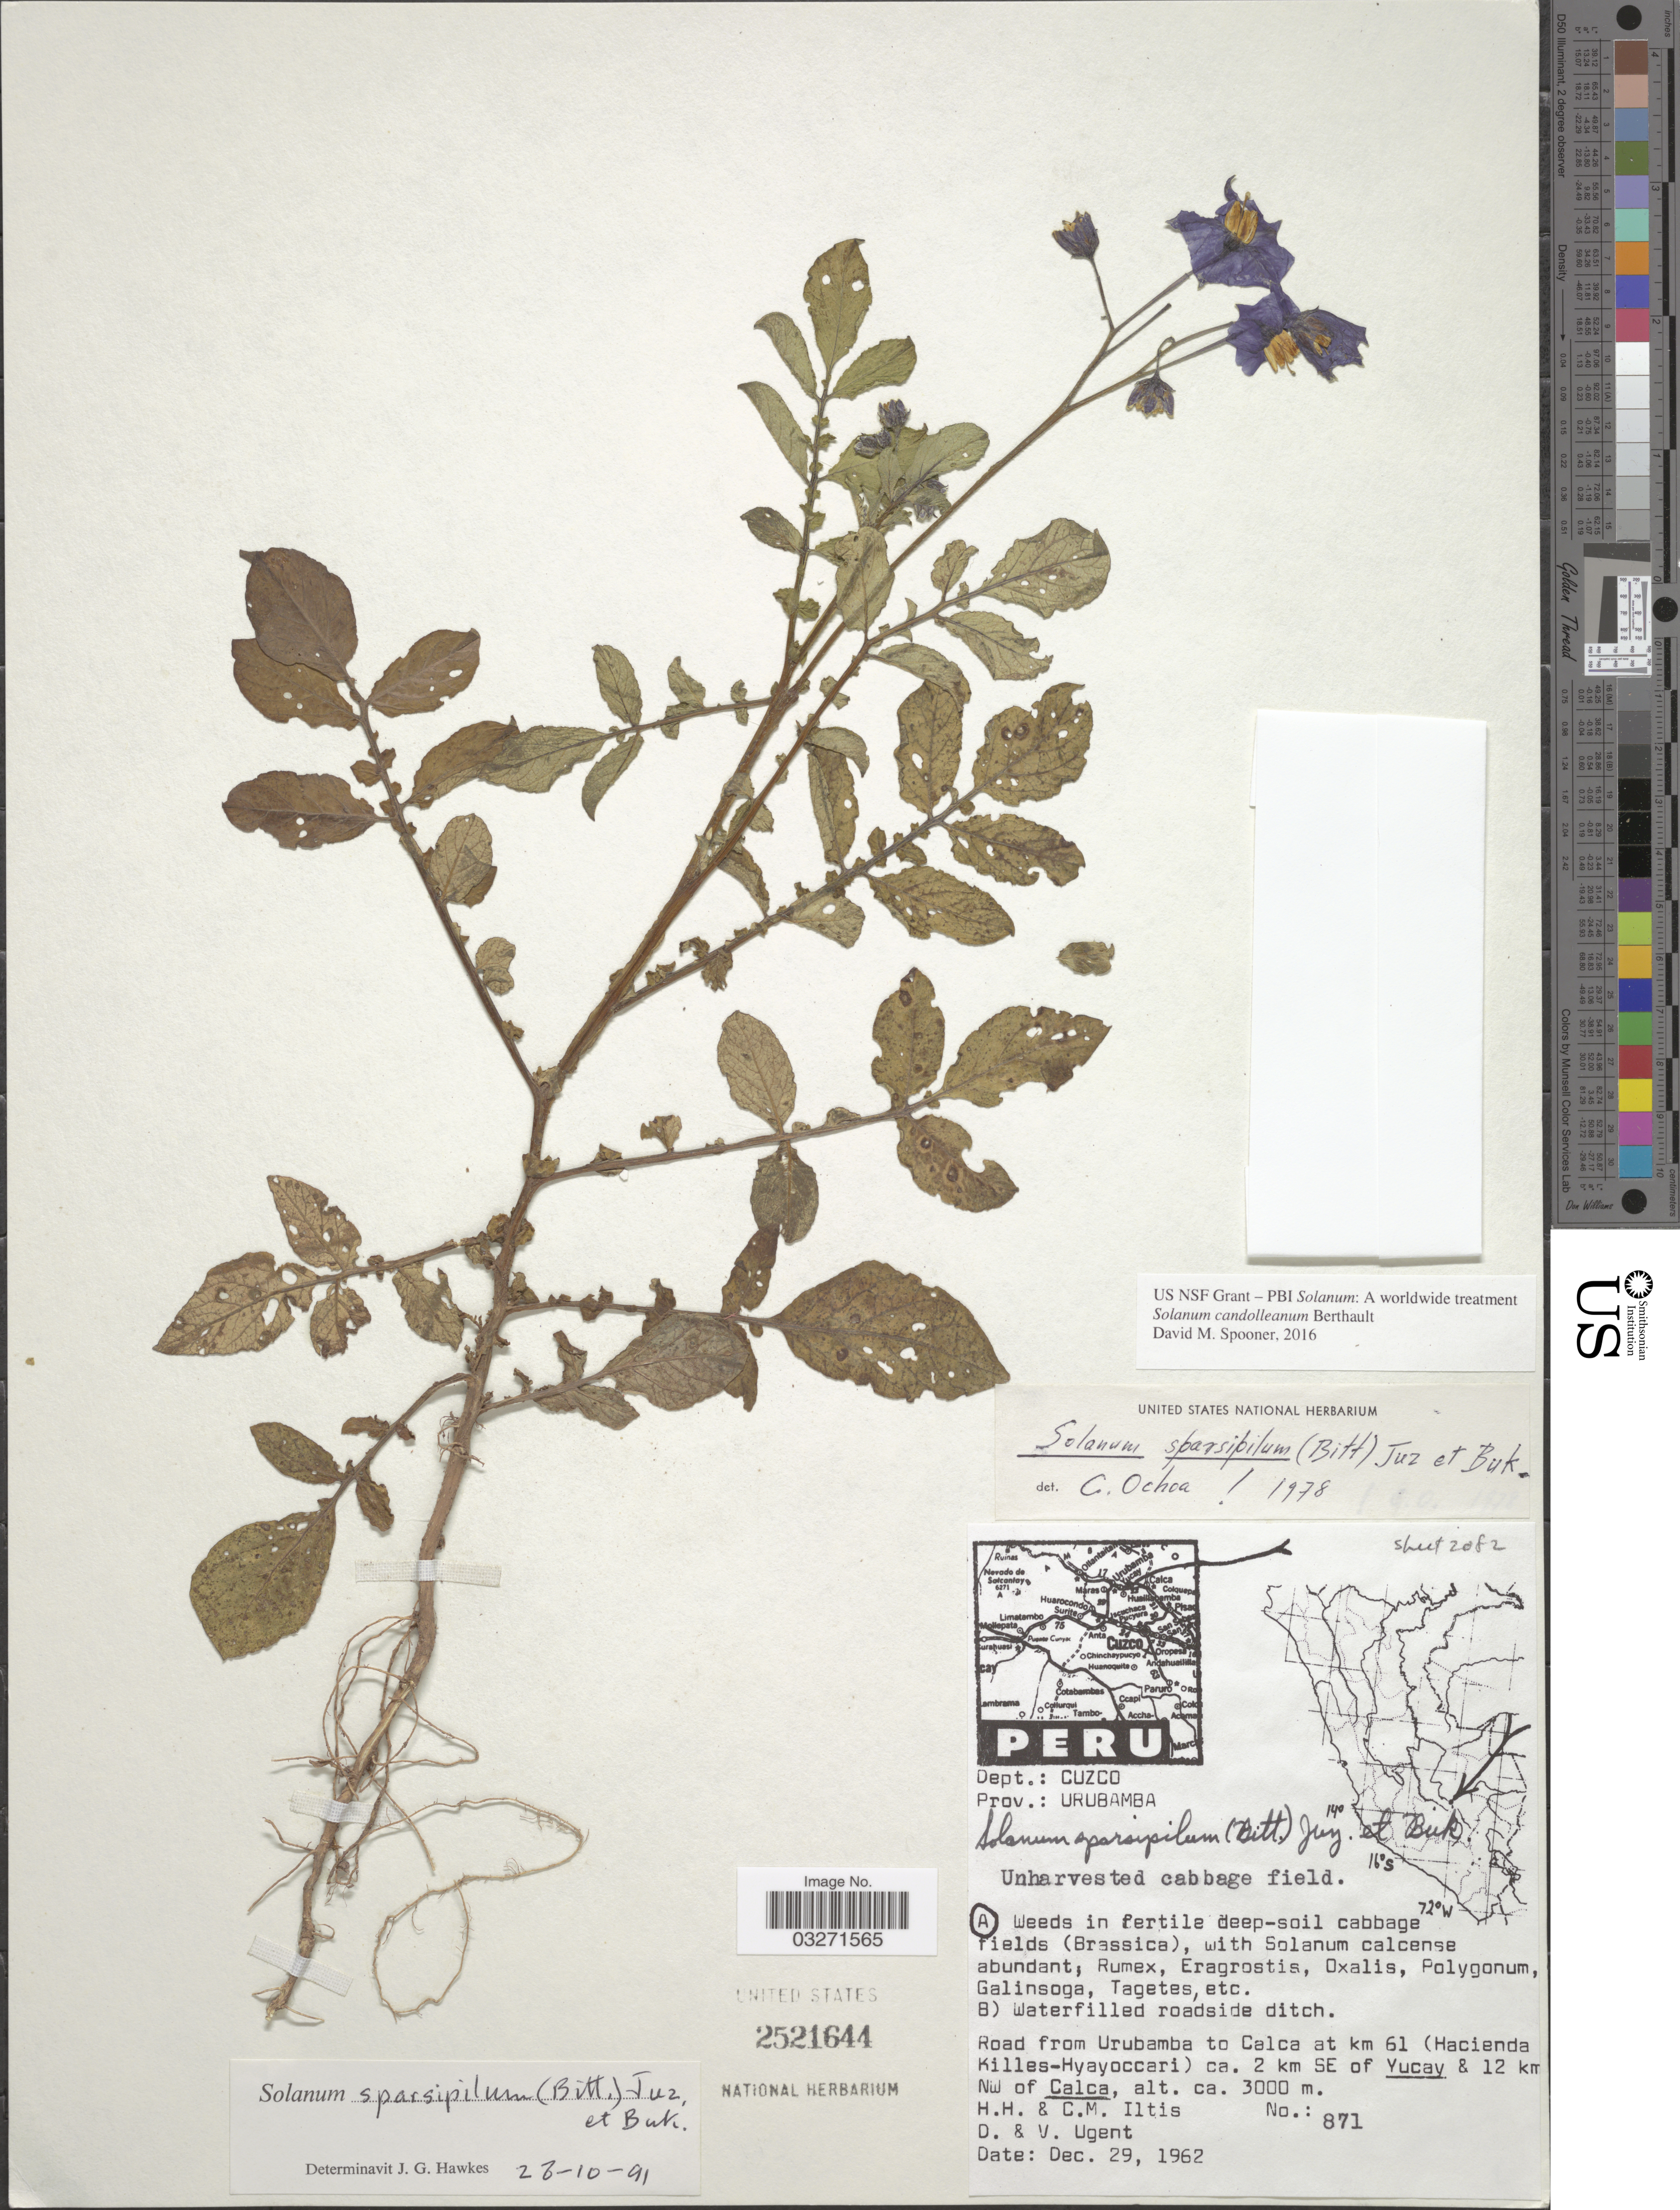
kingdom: Plantae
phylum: Tracheophyta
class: Magnoliopsida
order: Solanales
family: Solanaceae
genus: Solanum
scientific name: Solanum candolleanum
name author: Berthault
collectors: H. H. Iltis, C. M Iltis, D. Ugent & V. Ugent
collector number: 871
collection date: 1962-12-29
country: Peru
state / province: Cusco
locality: Dept. Cuzco. Prov.: Urubamba. Road from Urubamba to Calca at km 61 (Hacienda Killes-Hyayoccari) ca. 2 km SE of Yucay & 12 km NW of Calca.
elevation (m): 3000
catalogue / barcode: US 2521644